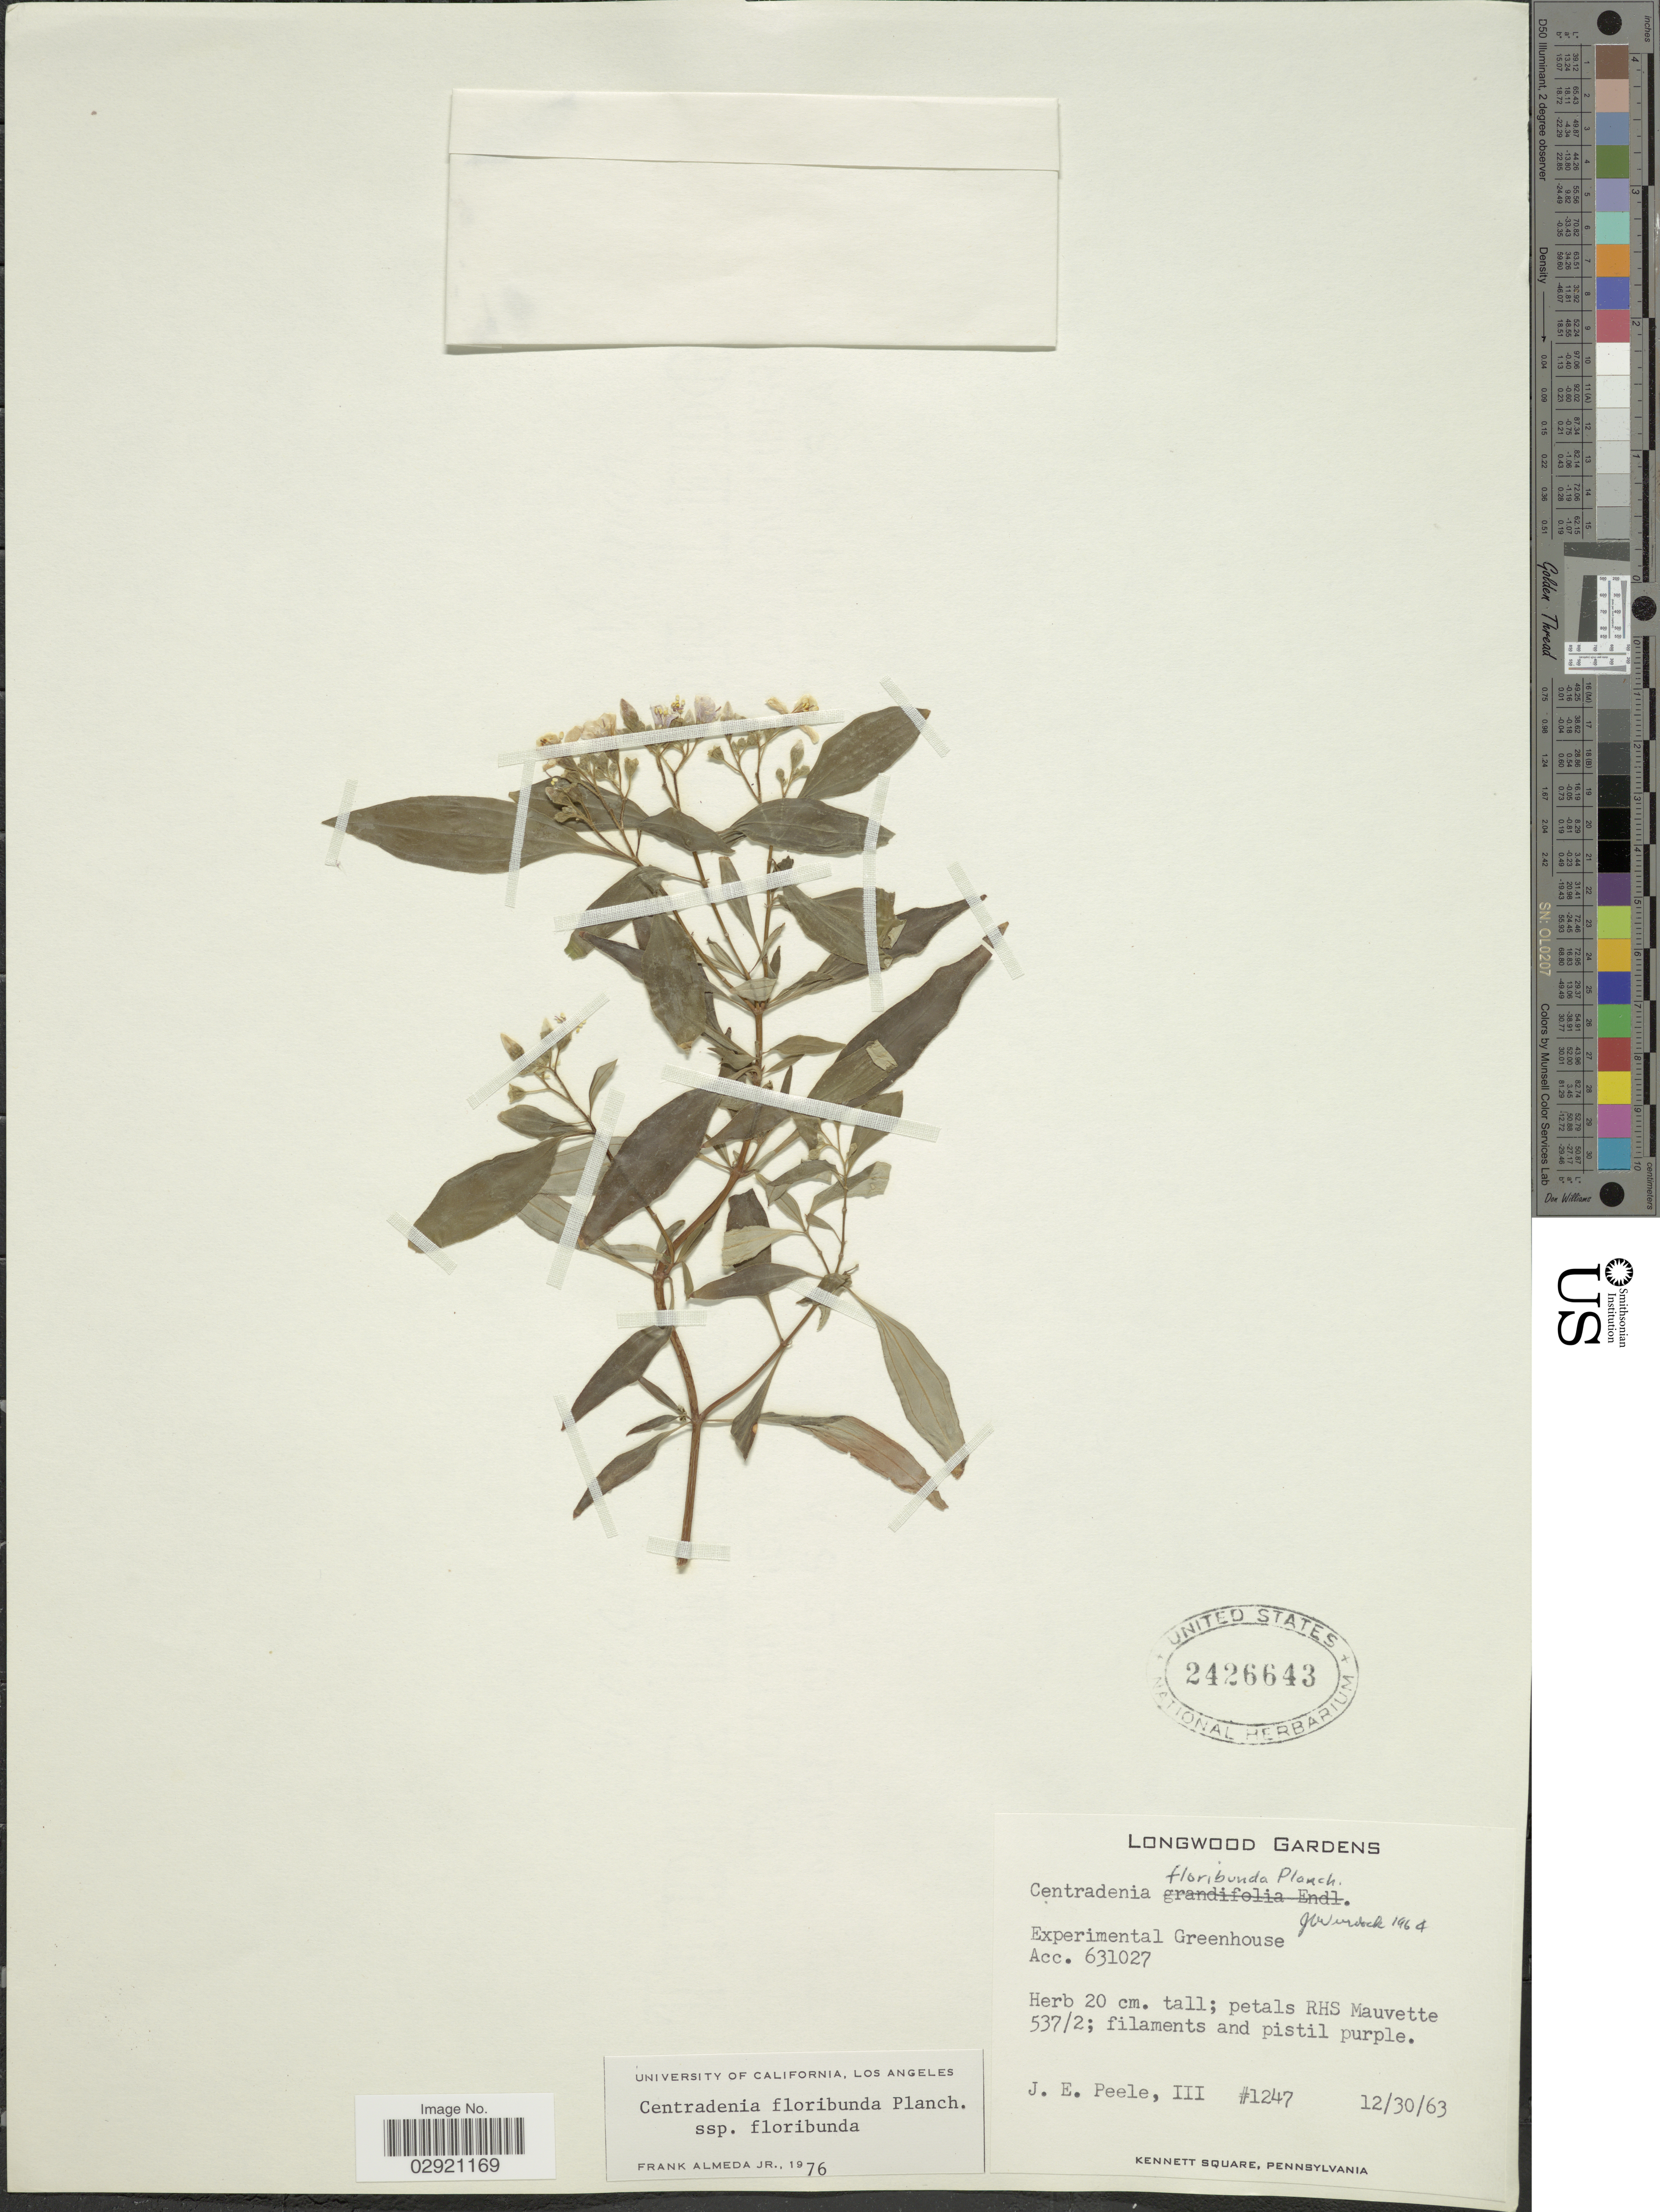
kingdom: Plantae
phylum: Tracheophyta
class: Magnoliopsida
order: Myrtales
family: Melastomataceae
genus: Centradenia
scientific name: Centradenia floribunda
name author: Planch.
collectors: J. Peele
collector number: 1247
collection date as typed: Transcribed d/m/y: 30/12/63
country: United States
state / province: Pennsylvania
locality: Longwood Gardens. Experimental Greenhouse.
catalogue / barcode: US 2426643